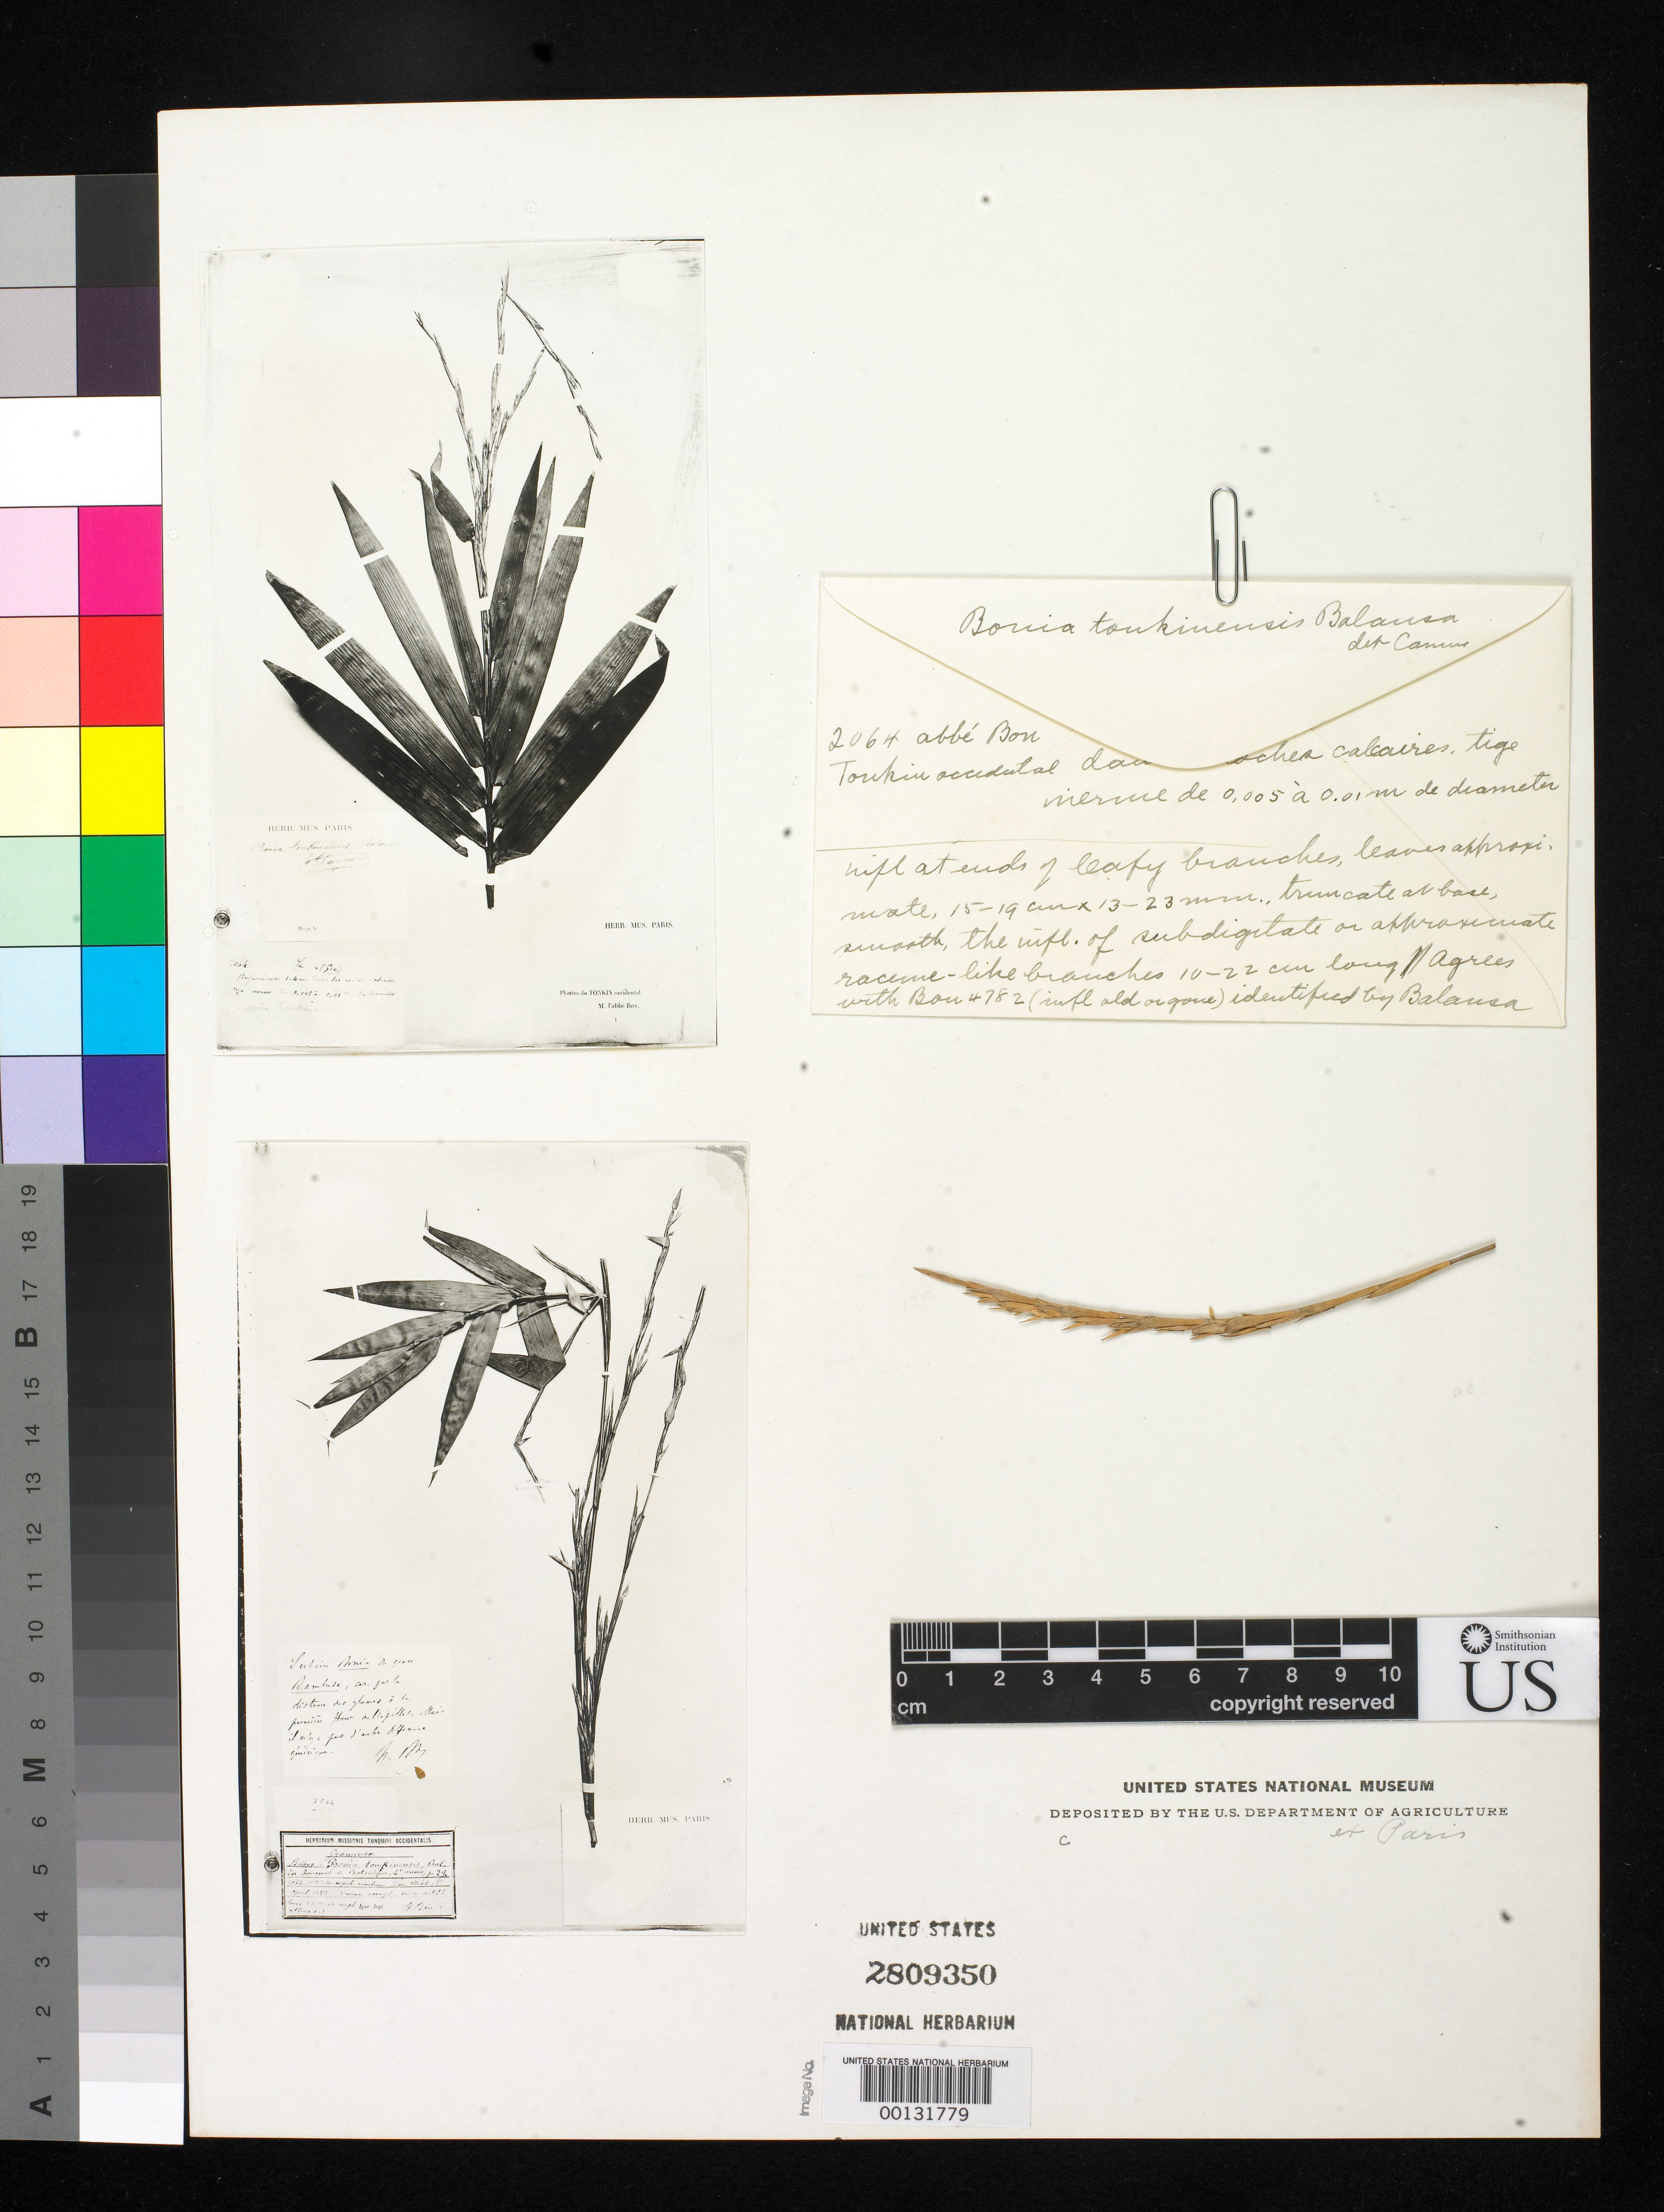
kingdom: Plantae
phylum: Tracheophyta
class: Liliopsida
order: Poales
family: Poaceae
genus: Bonia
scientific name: Bonia tonkinensis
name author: Balansa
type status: Type Material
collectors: H. F. Bon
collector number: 2064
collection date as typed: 17 Apr 1883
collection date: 1883-04-17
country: Vietnam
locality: Lan-mat.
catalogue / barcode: US 2809350